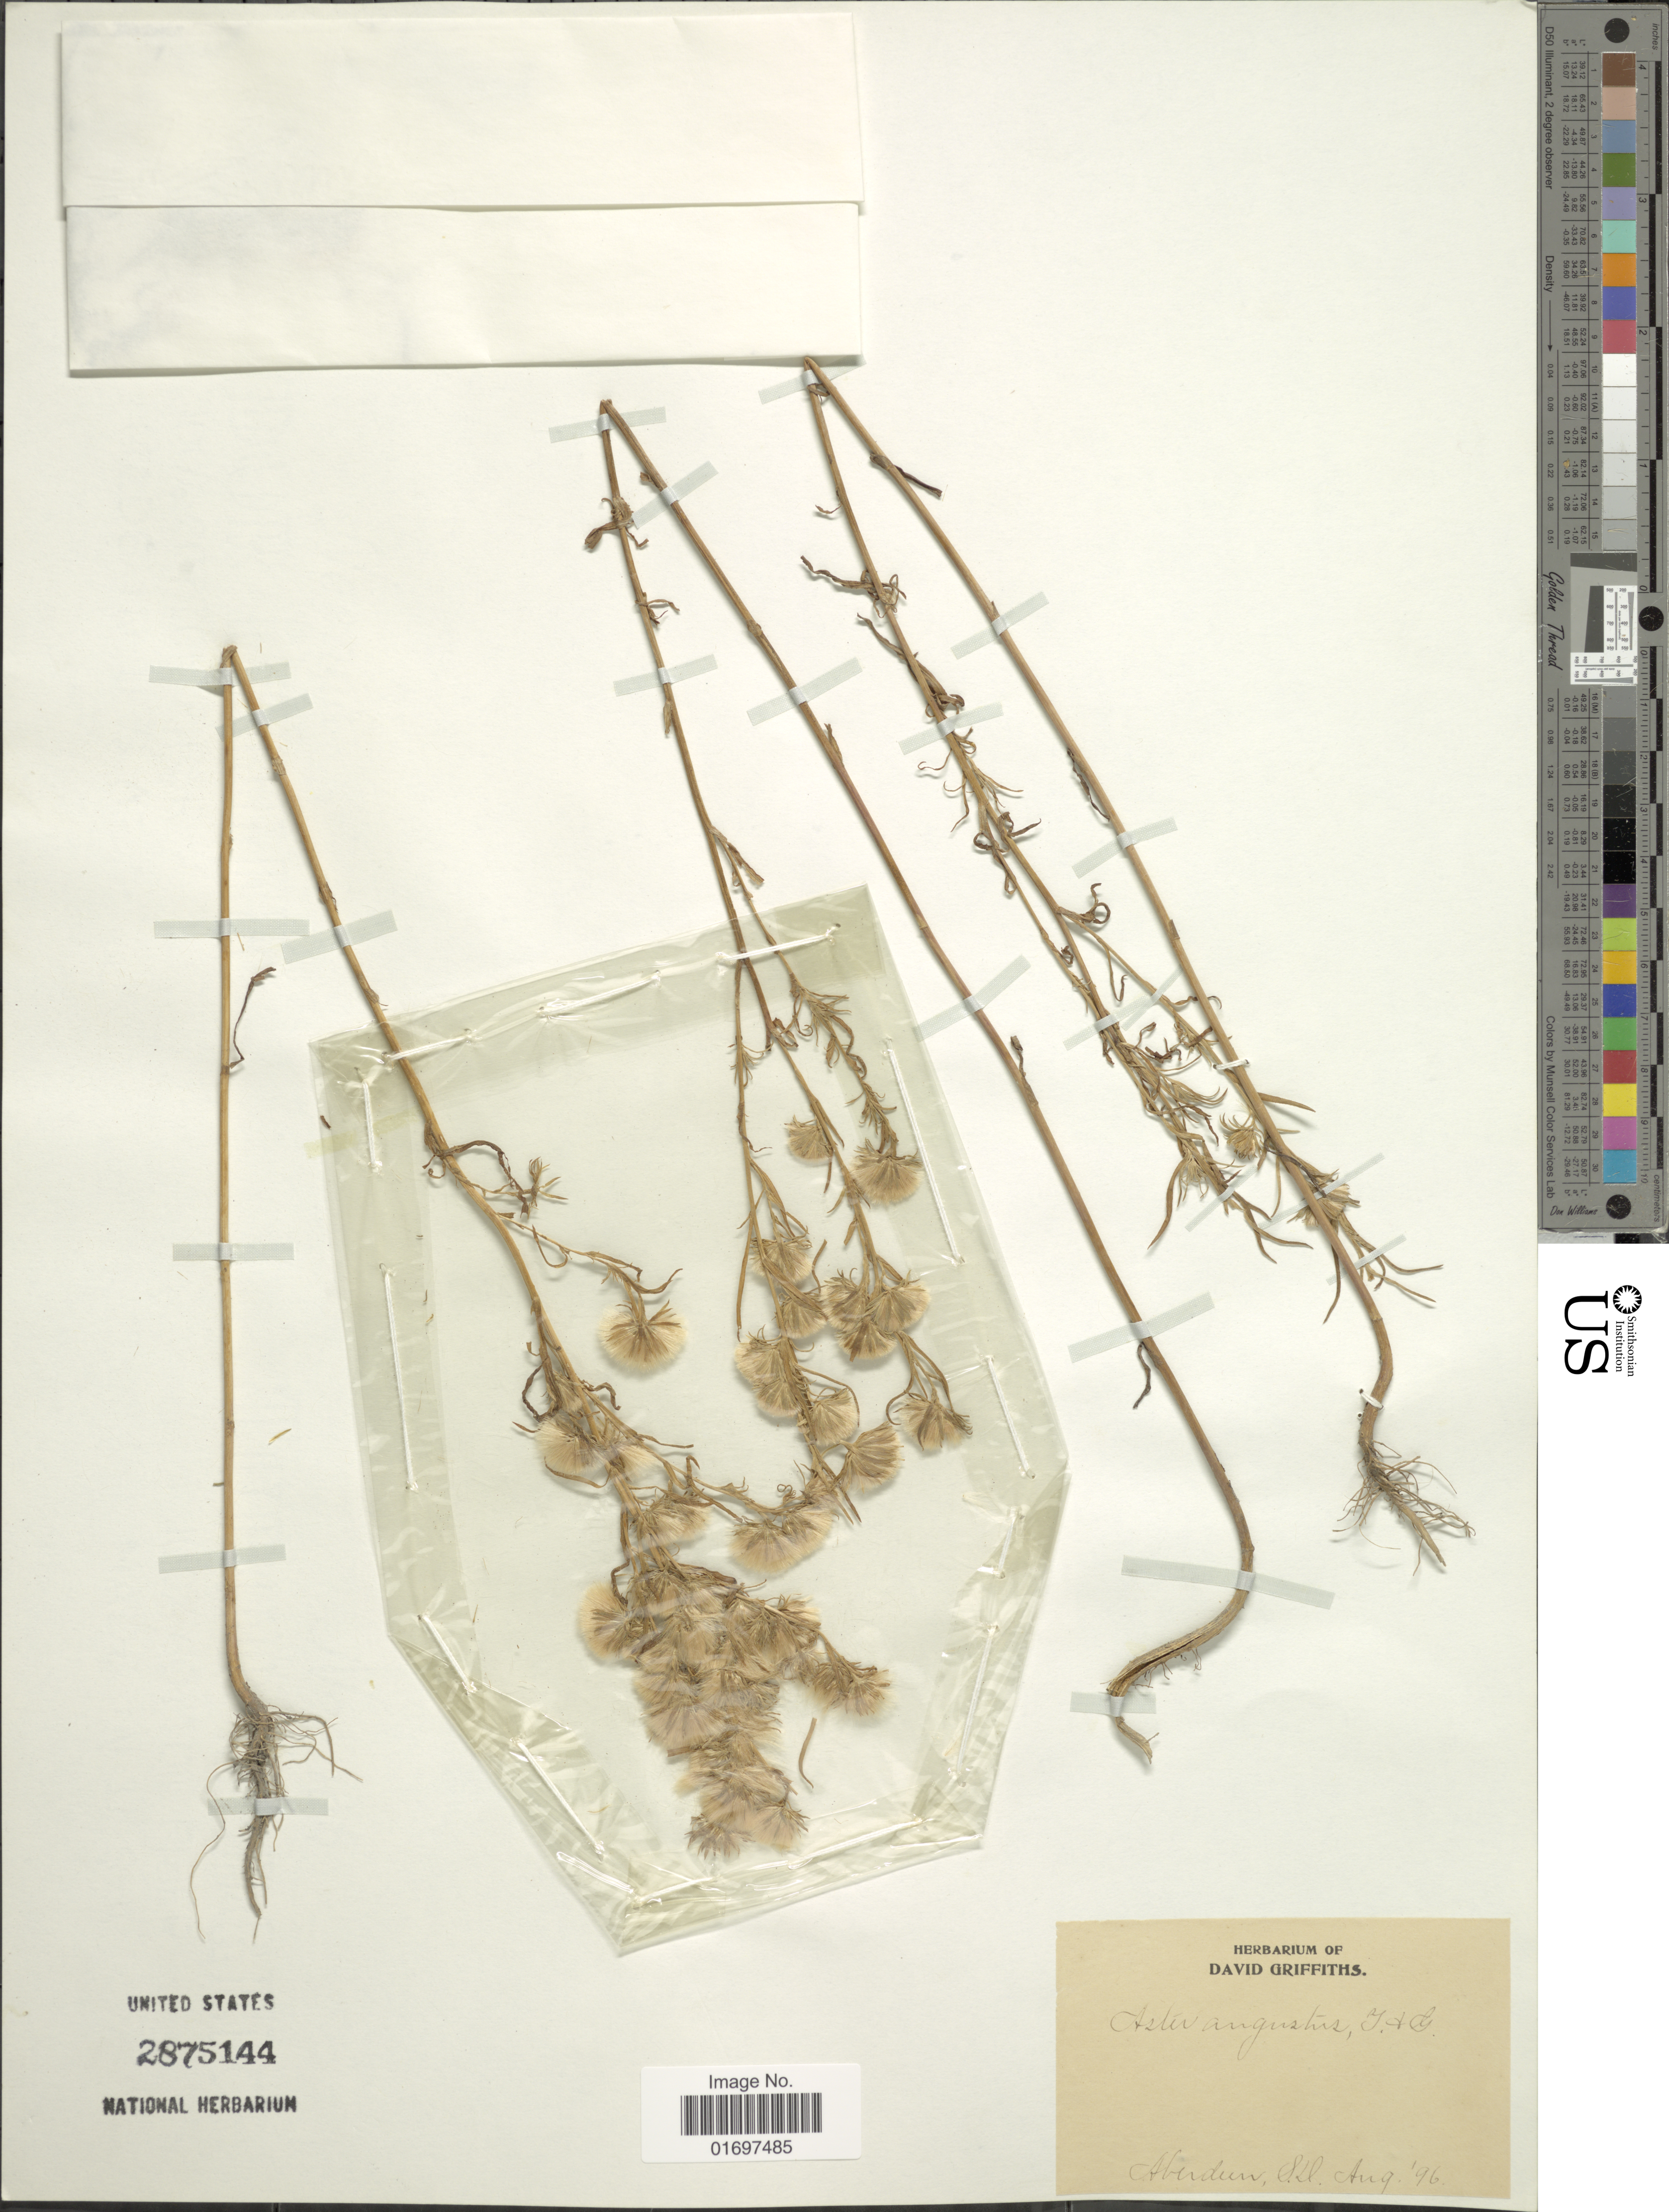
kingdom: Plantae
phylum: Tracheophyta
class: Magnoliopsida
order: Asterales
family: Asteraceae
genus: Symphyotrichum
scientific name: Symphyotrichum ciliatum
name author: (Ledeb.) G.L. Nesom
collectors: ex herb. David Griffiths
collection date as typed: Transcribed d/m/y: /8/96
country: United States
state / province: South Dakota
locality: Aberdeen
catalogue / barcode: US 2875144